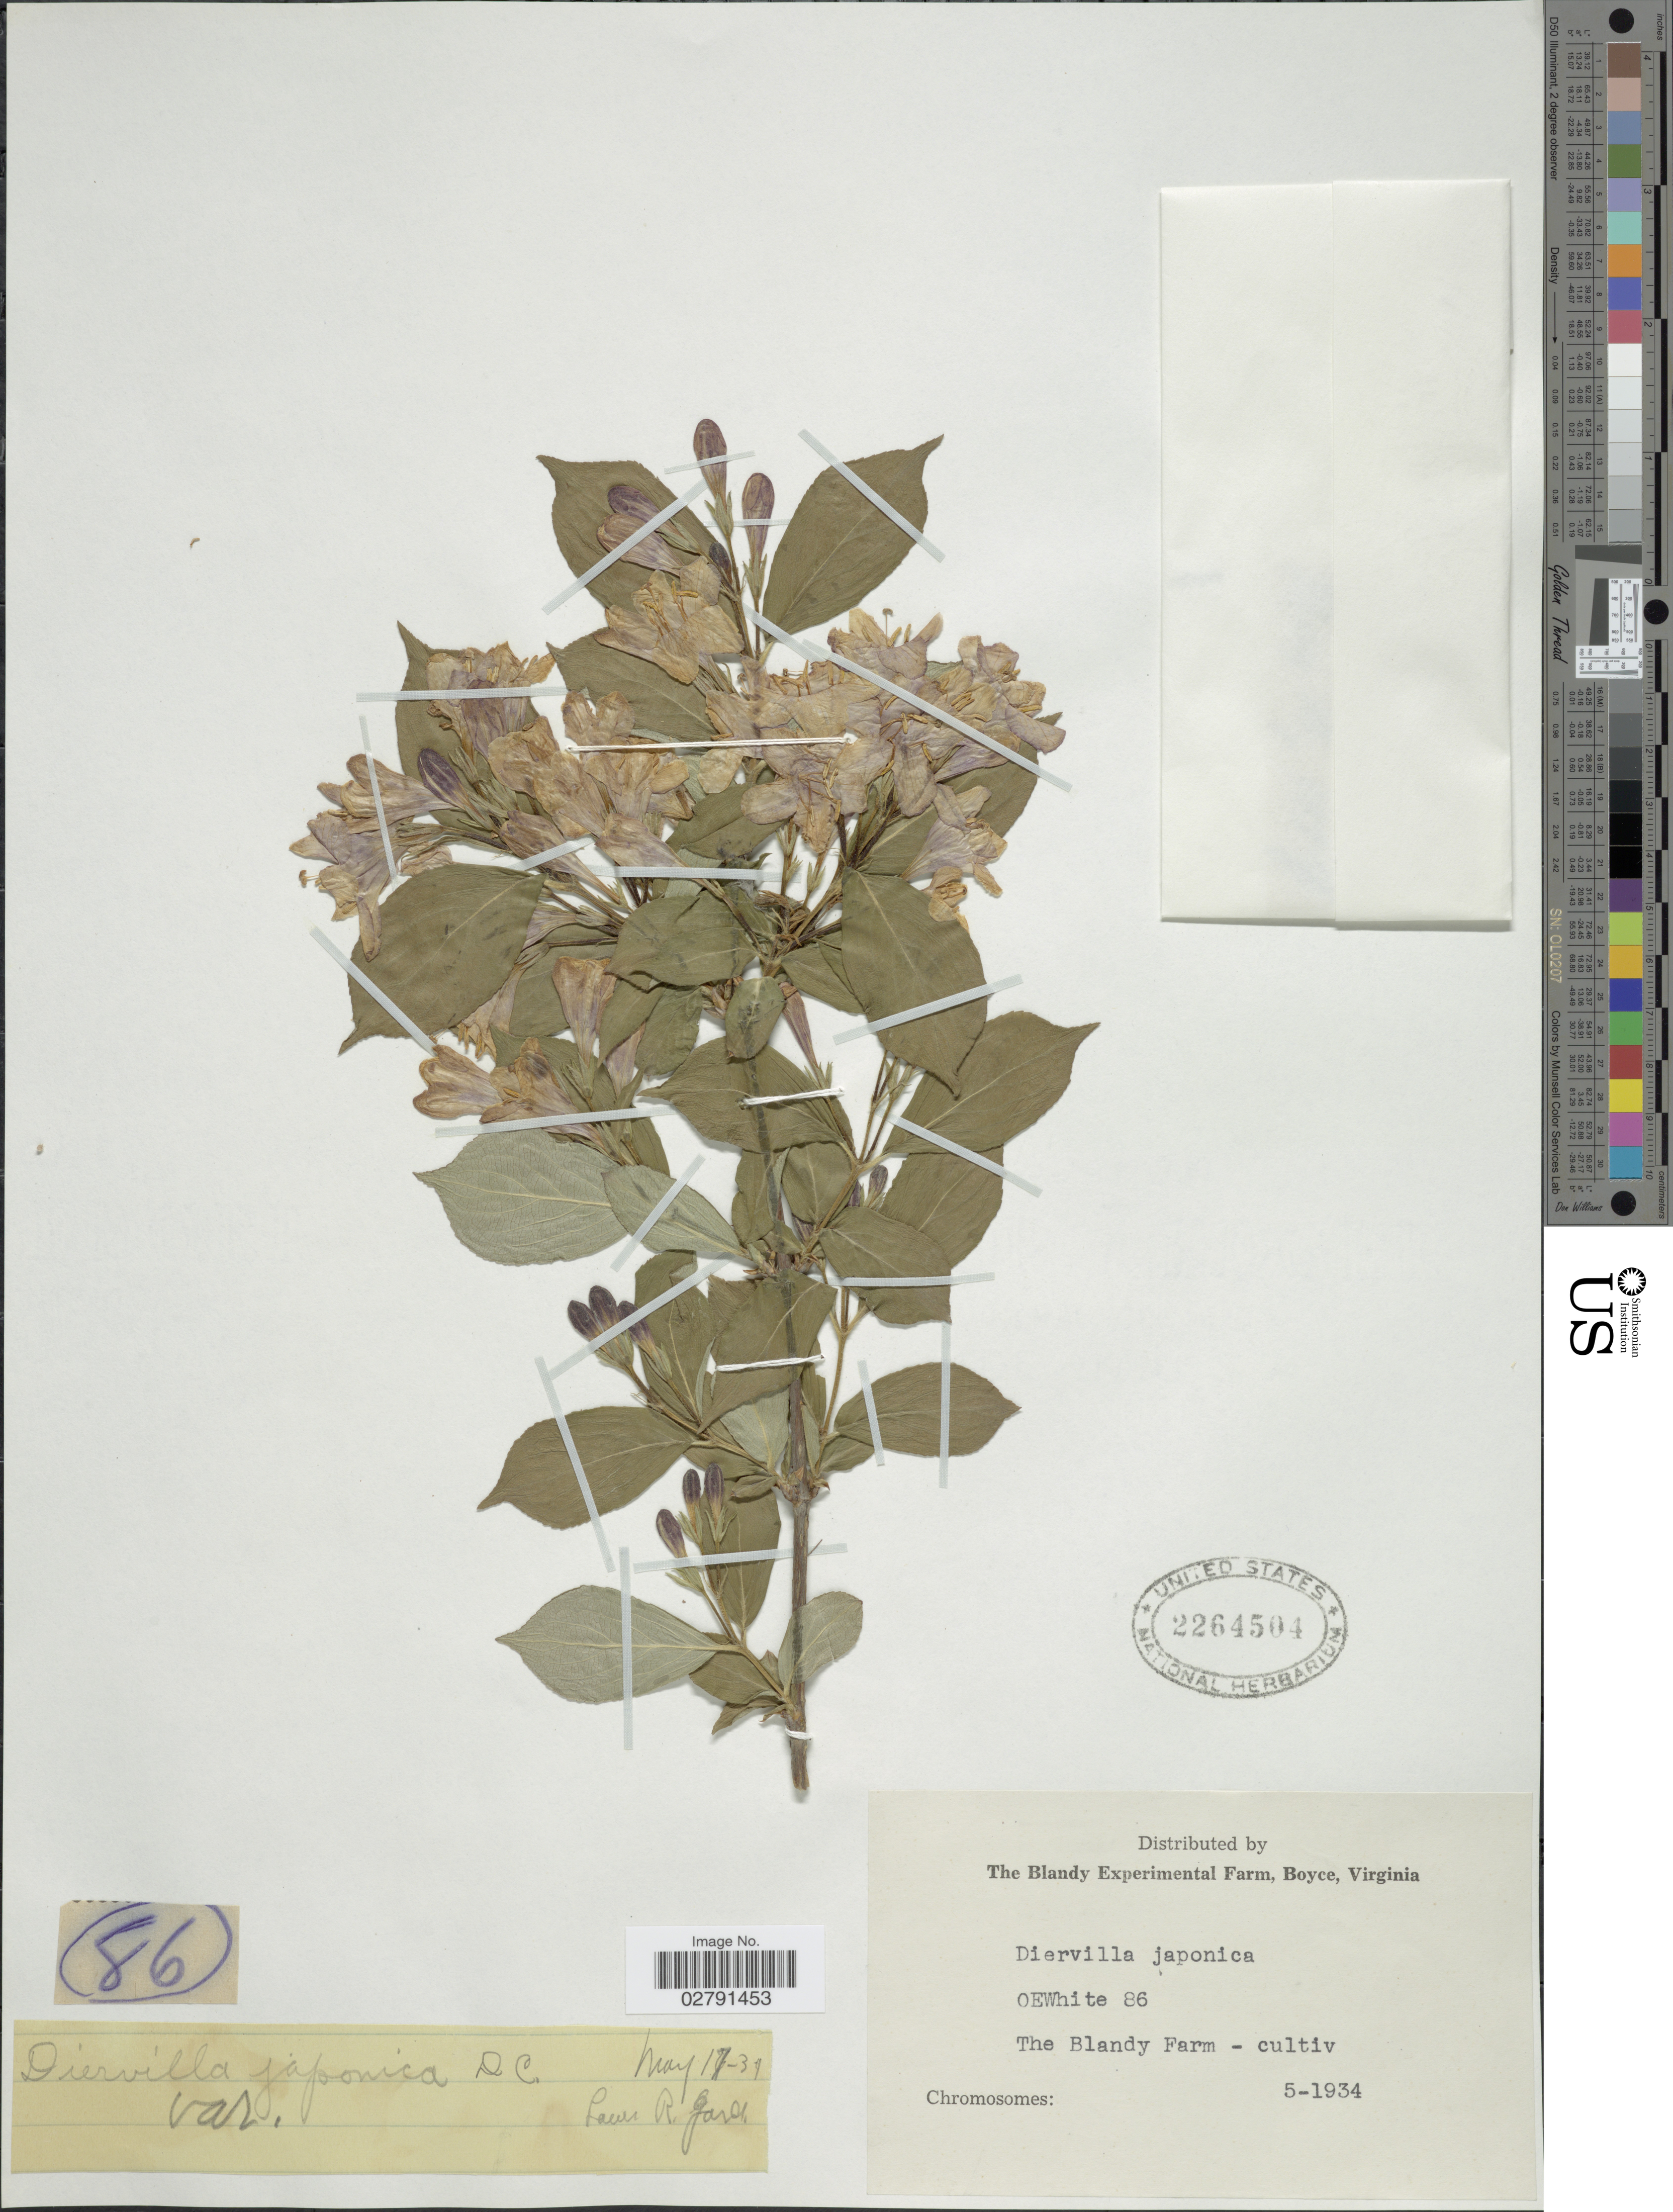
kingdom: Plantae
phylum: Tracheophyta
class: Magnoliopsida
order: Dipsacales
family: Caprifoliaceae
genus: Diervilla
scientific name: Diervilla japonica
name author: (Thunb.) DC.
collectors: O. E. White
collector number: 86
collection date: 1934-05-17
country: United States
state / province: Virginia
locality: The Blandy Farm.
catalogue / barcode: US 2264504